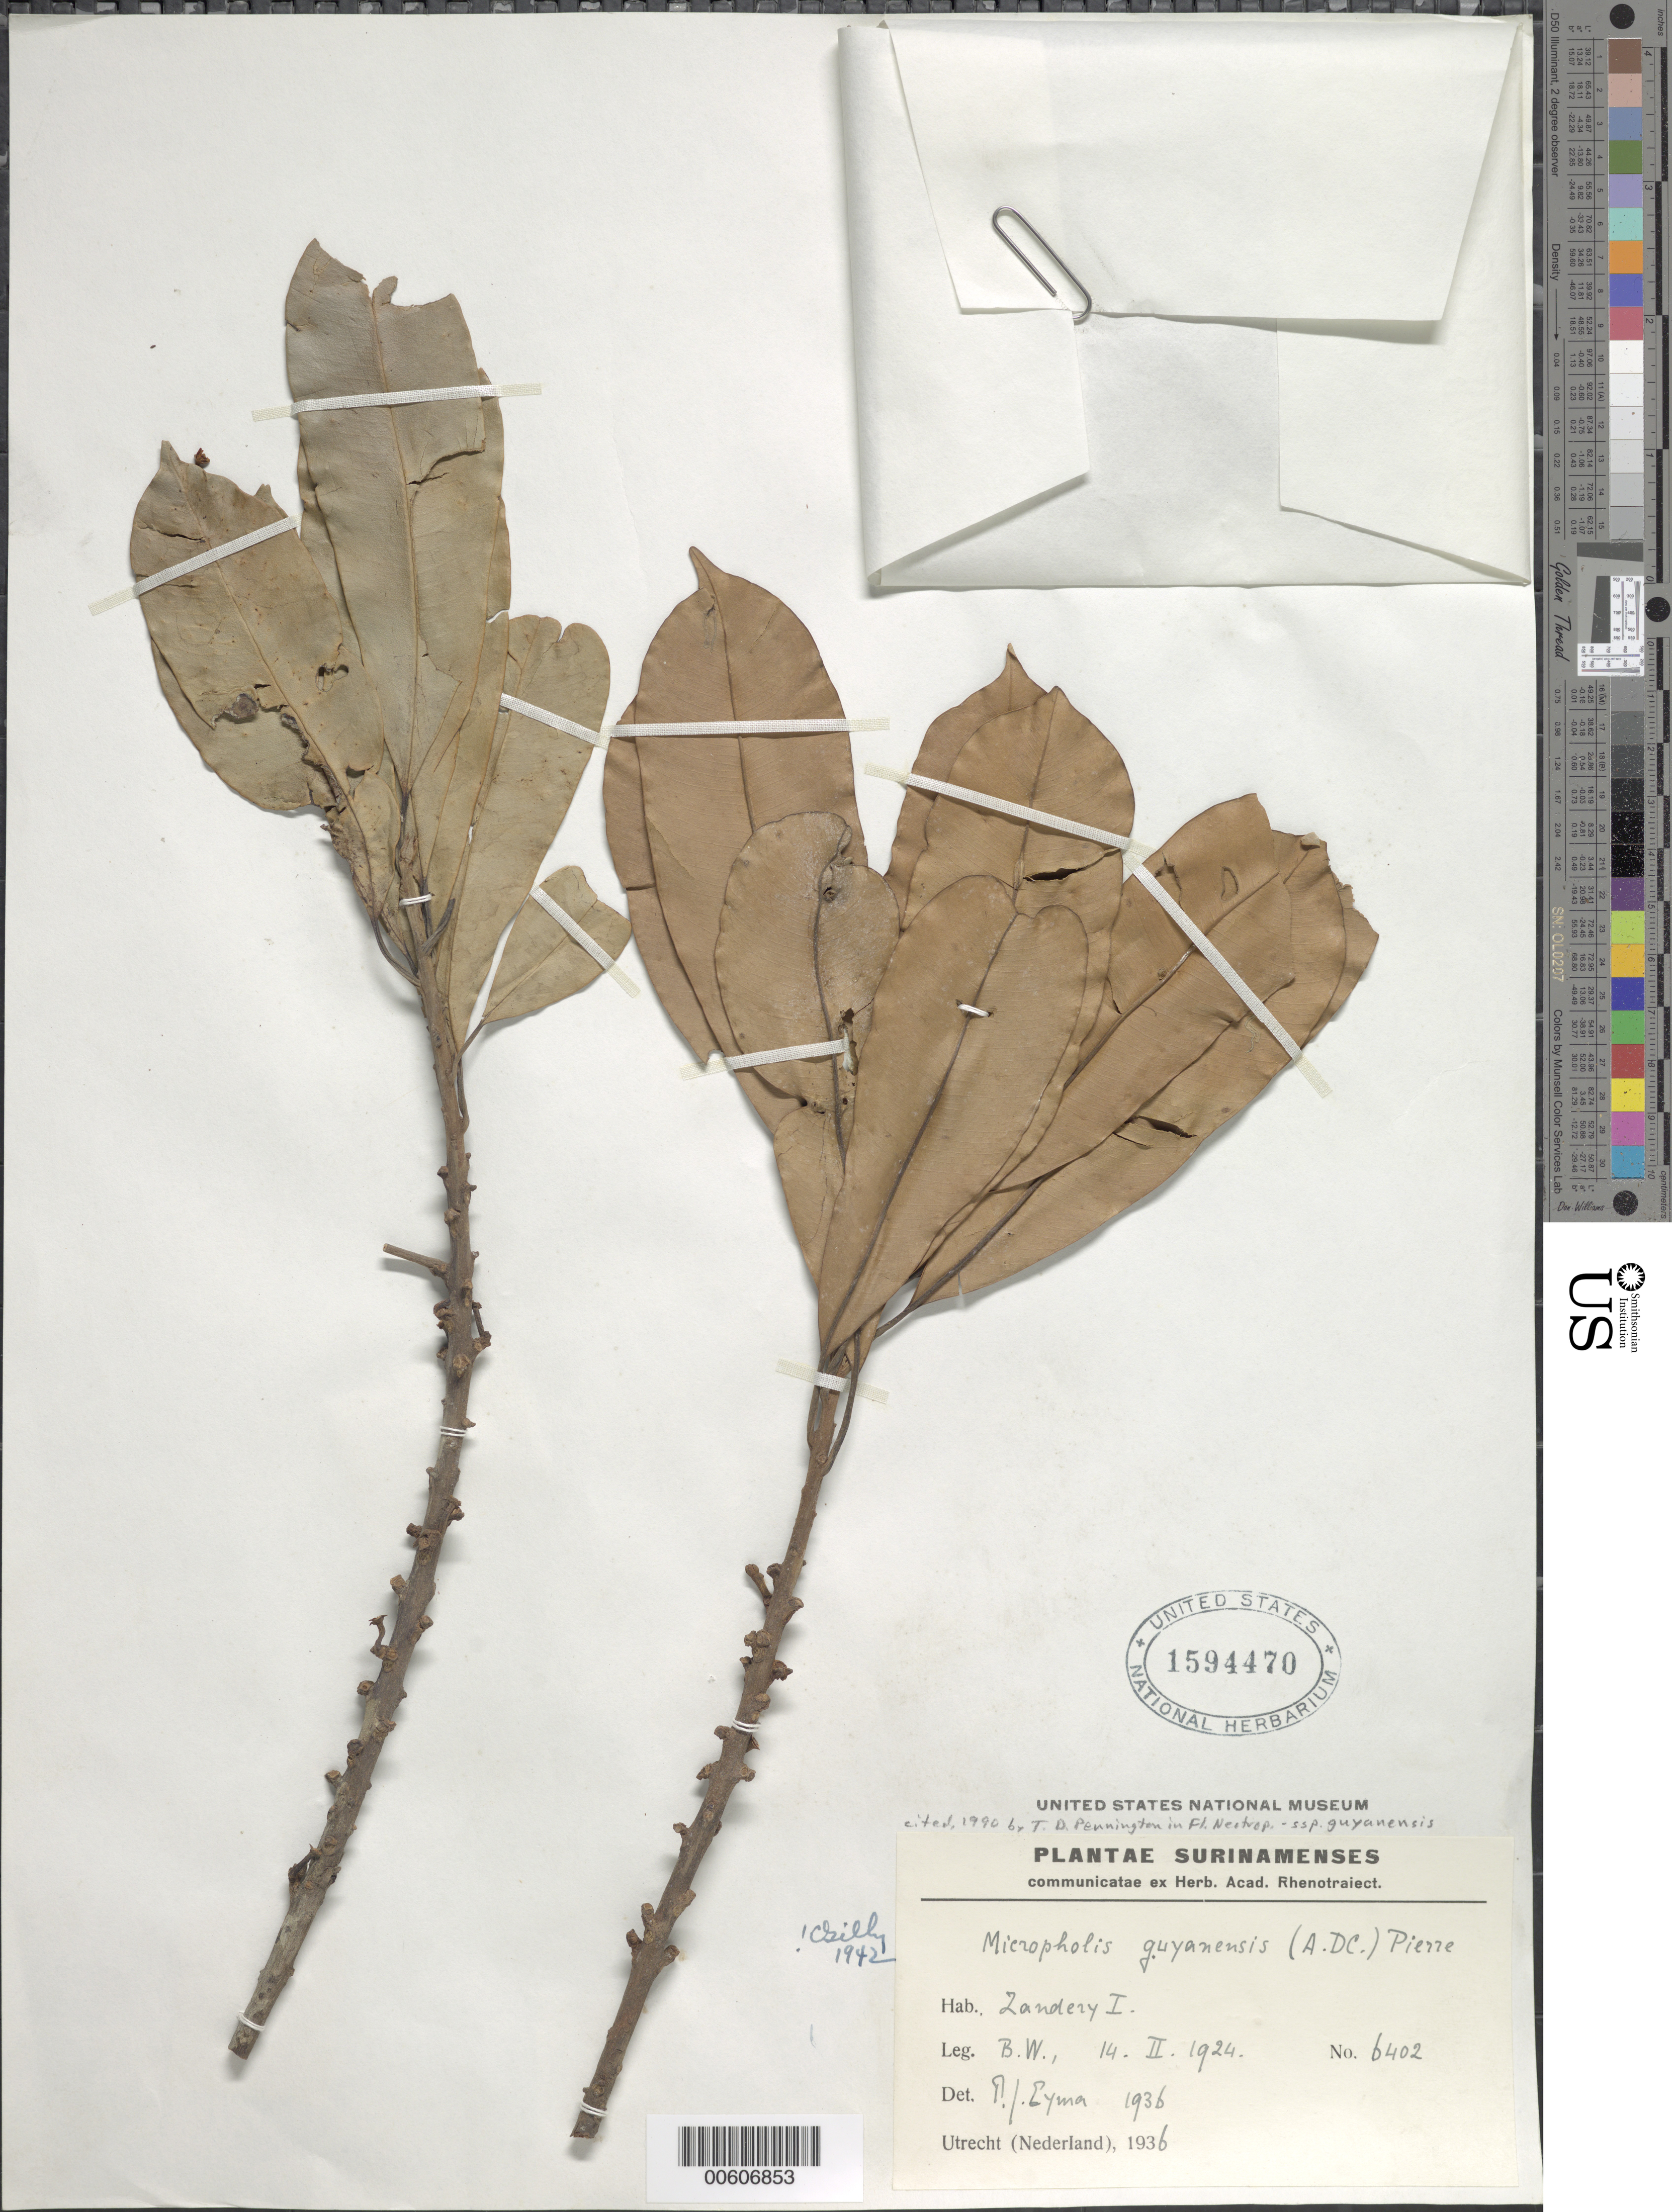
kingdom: Plantae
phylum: Tracheophyta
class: Magnoliopsida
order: Ericales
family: Sapotaceae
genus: Micropholis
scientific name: Micropholis guyanensis subsp. guyanensis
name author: (A. DC.) Pierre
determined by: Pennington, T. D., (K)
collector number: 6402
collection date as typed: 14-Feb-24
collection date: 1924-02-14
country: Suriname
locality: Zanderij I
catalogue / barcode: US 1594470